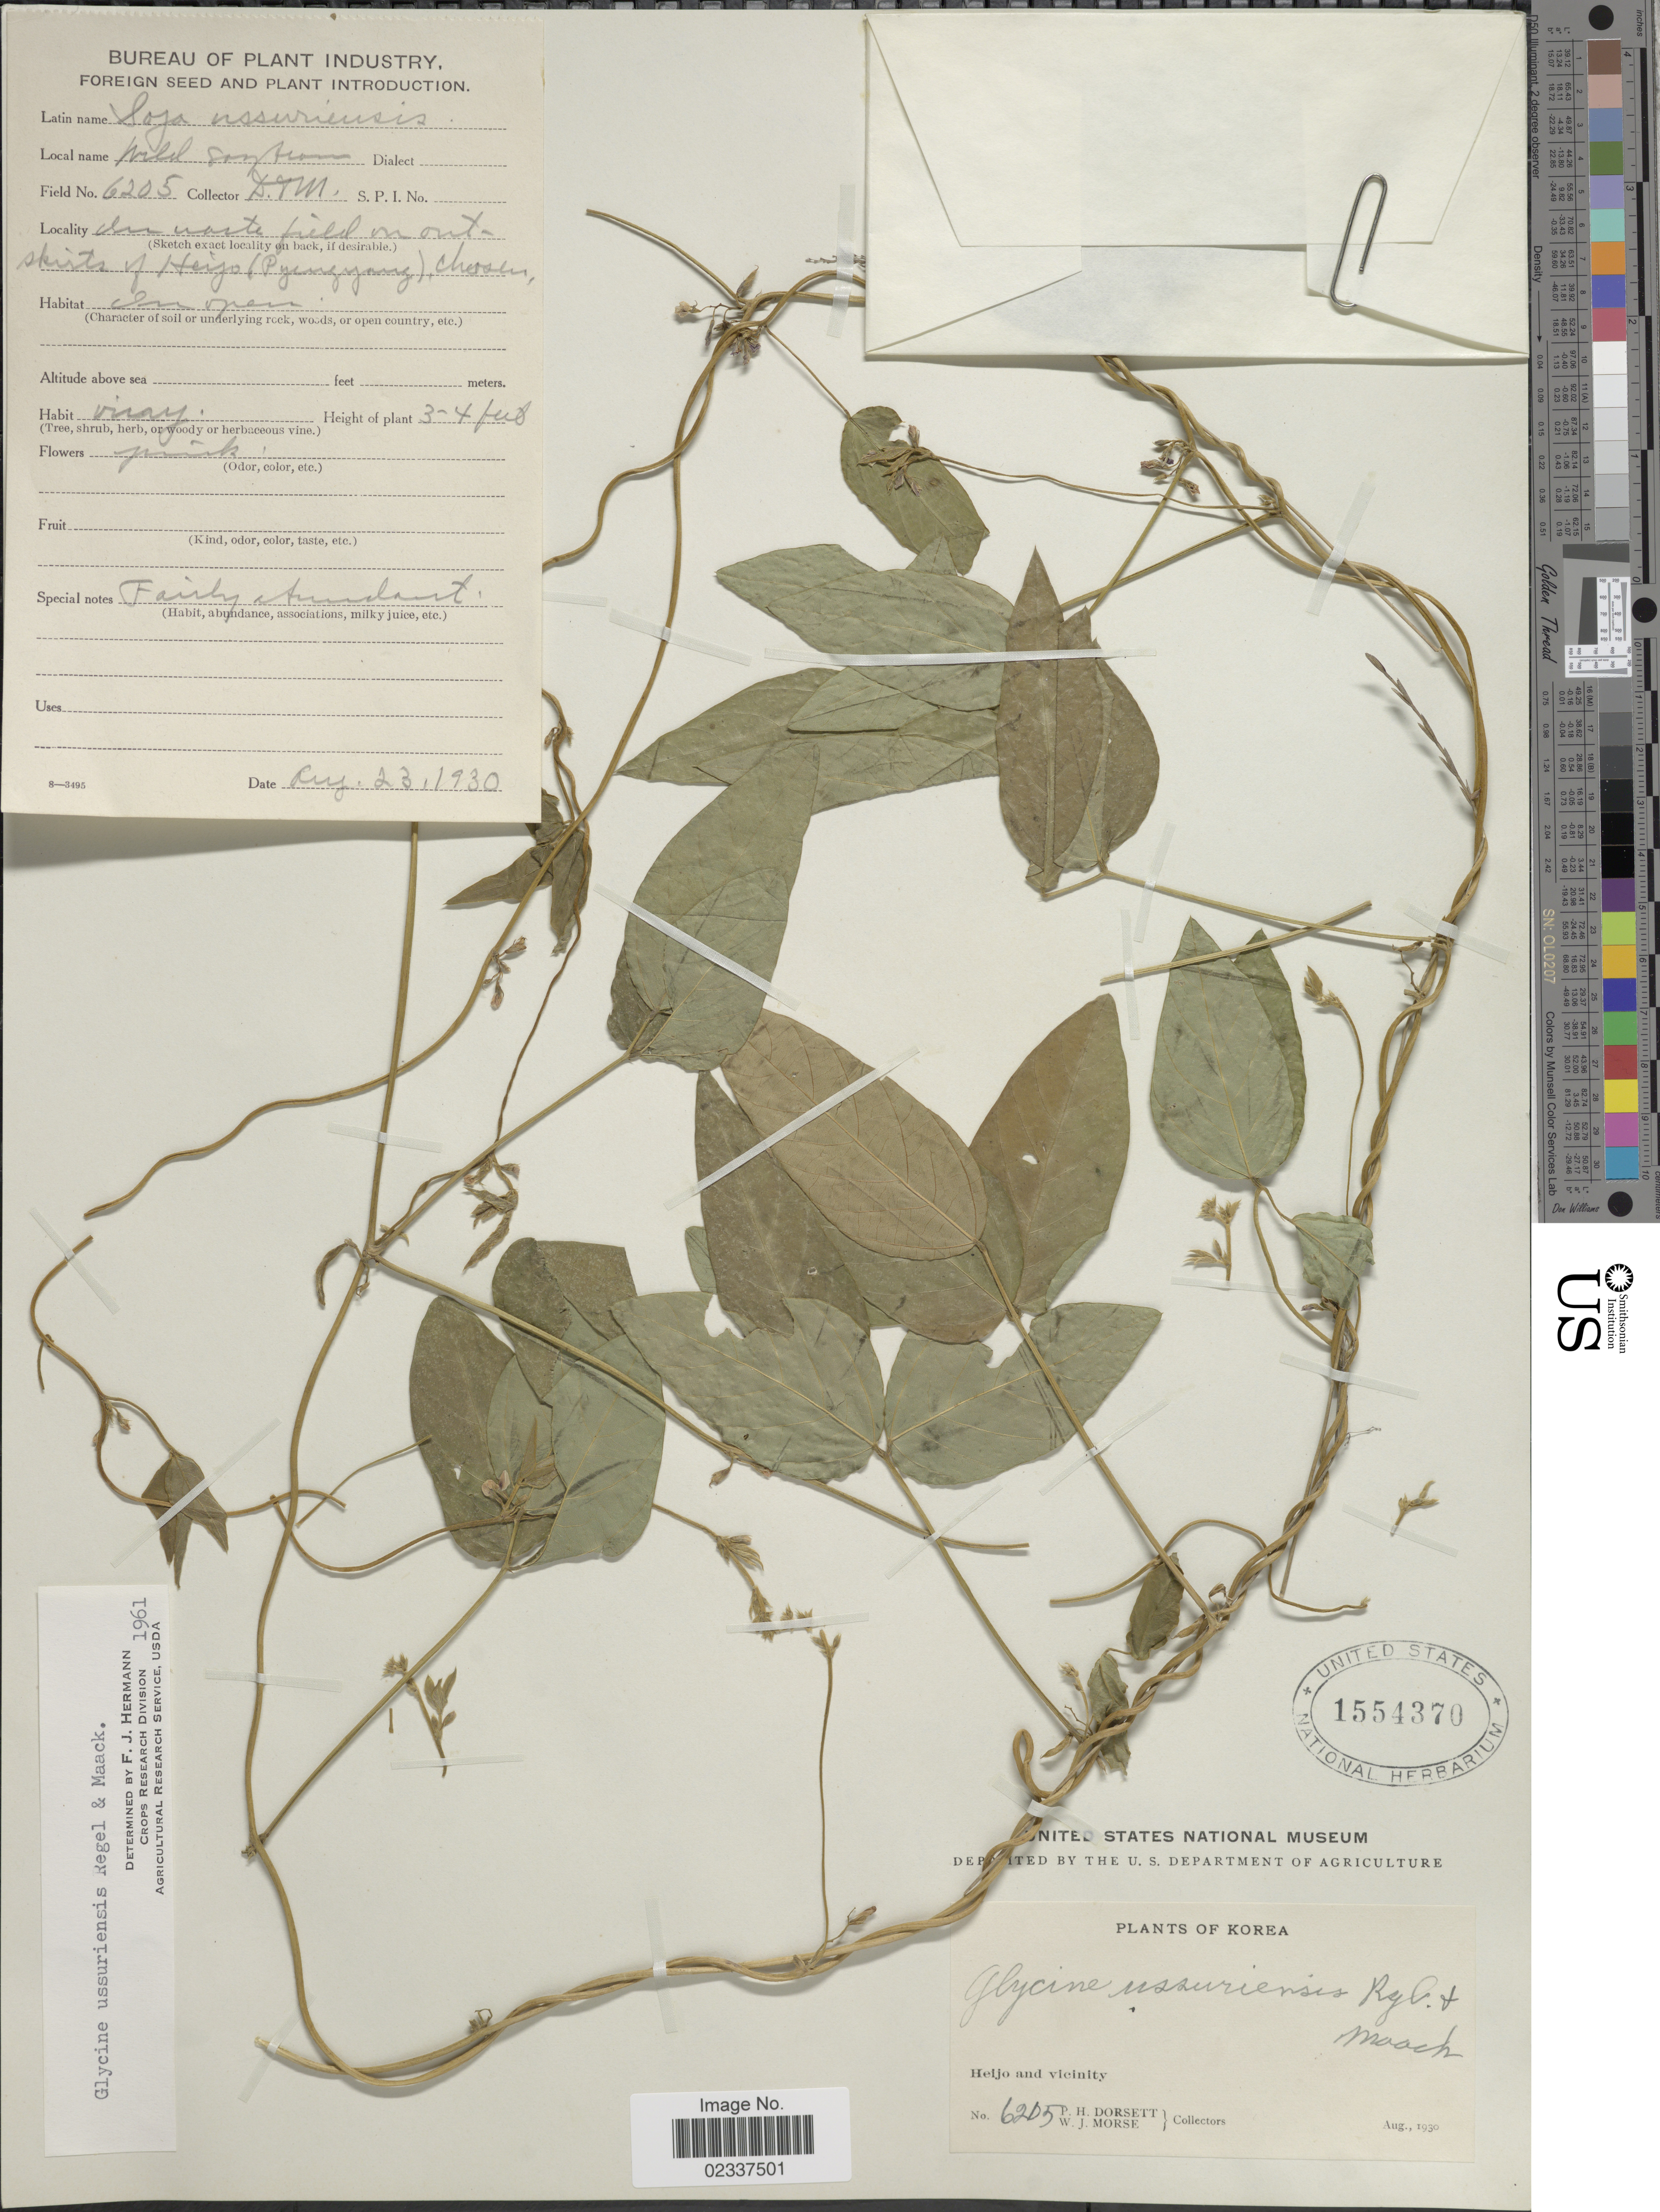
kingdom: Plantae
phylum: Tracheophyta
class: Magnoliopsida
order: Fabales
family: Fabaceae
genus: Glycine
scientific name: Glycine soja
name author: Siebold & Zucc.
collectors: P. H. Dorsett & W. J. Morse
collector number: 2308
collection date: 1930-08-23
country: North Korea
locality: Heijo and vicinity, Heijo (Pyenegyang) Chosen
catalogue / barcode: US 1554370